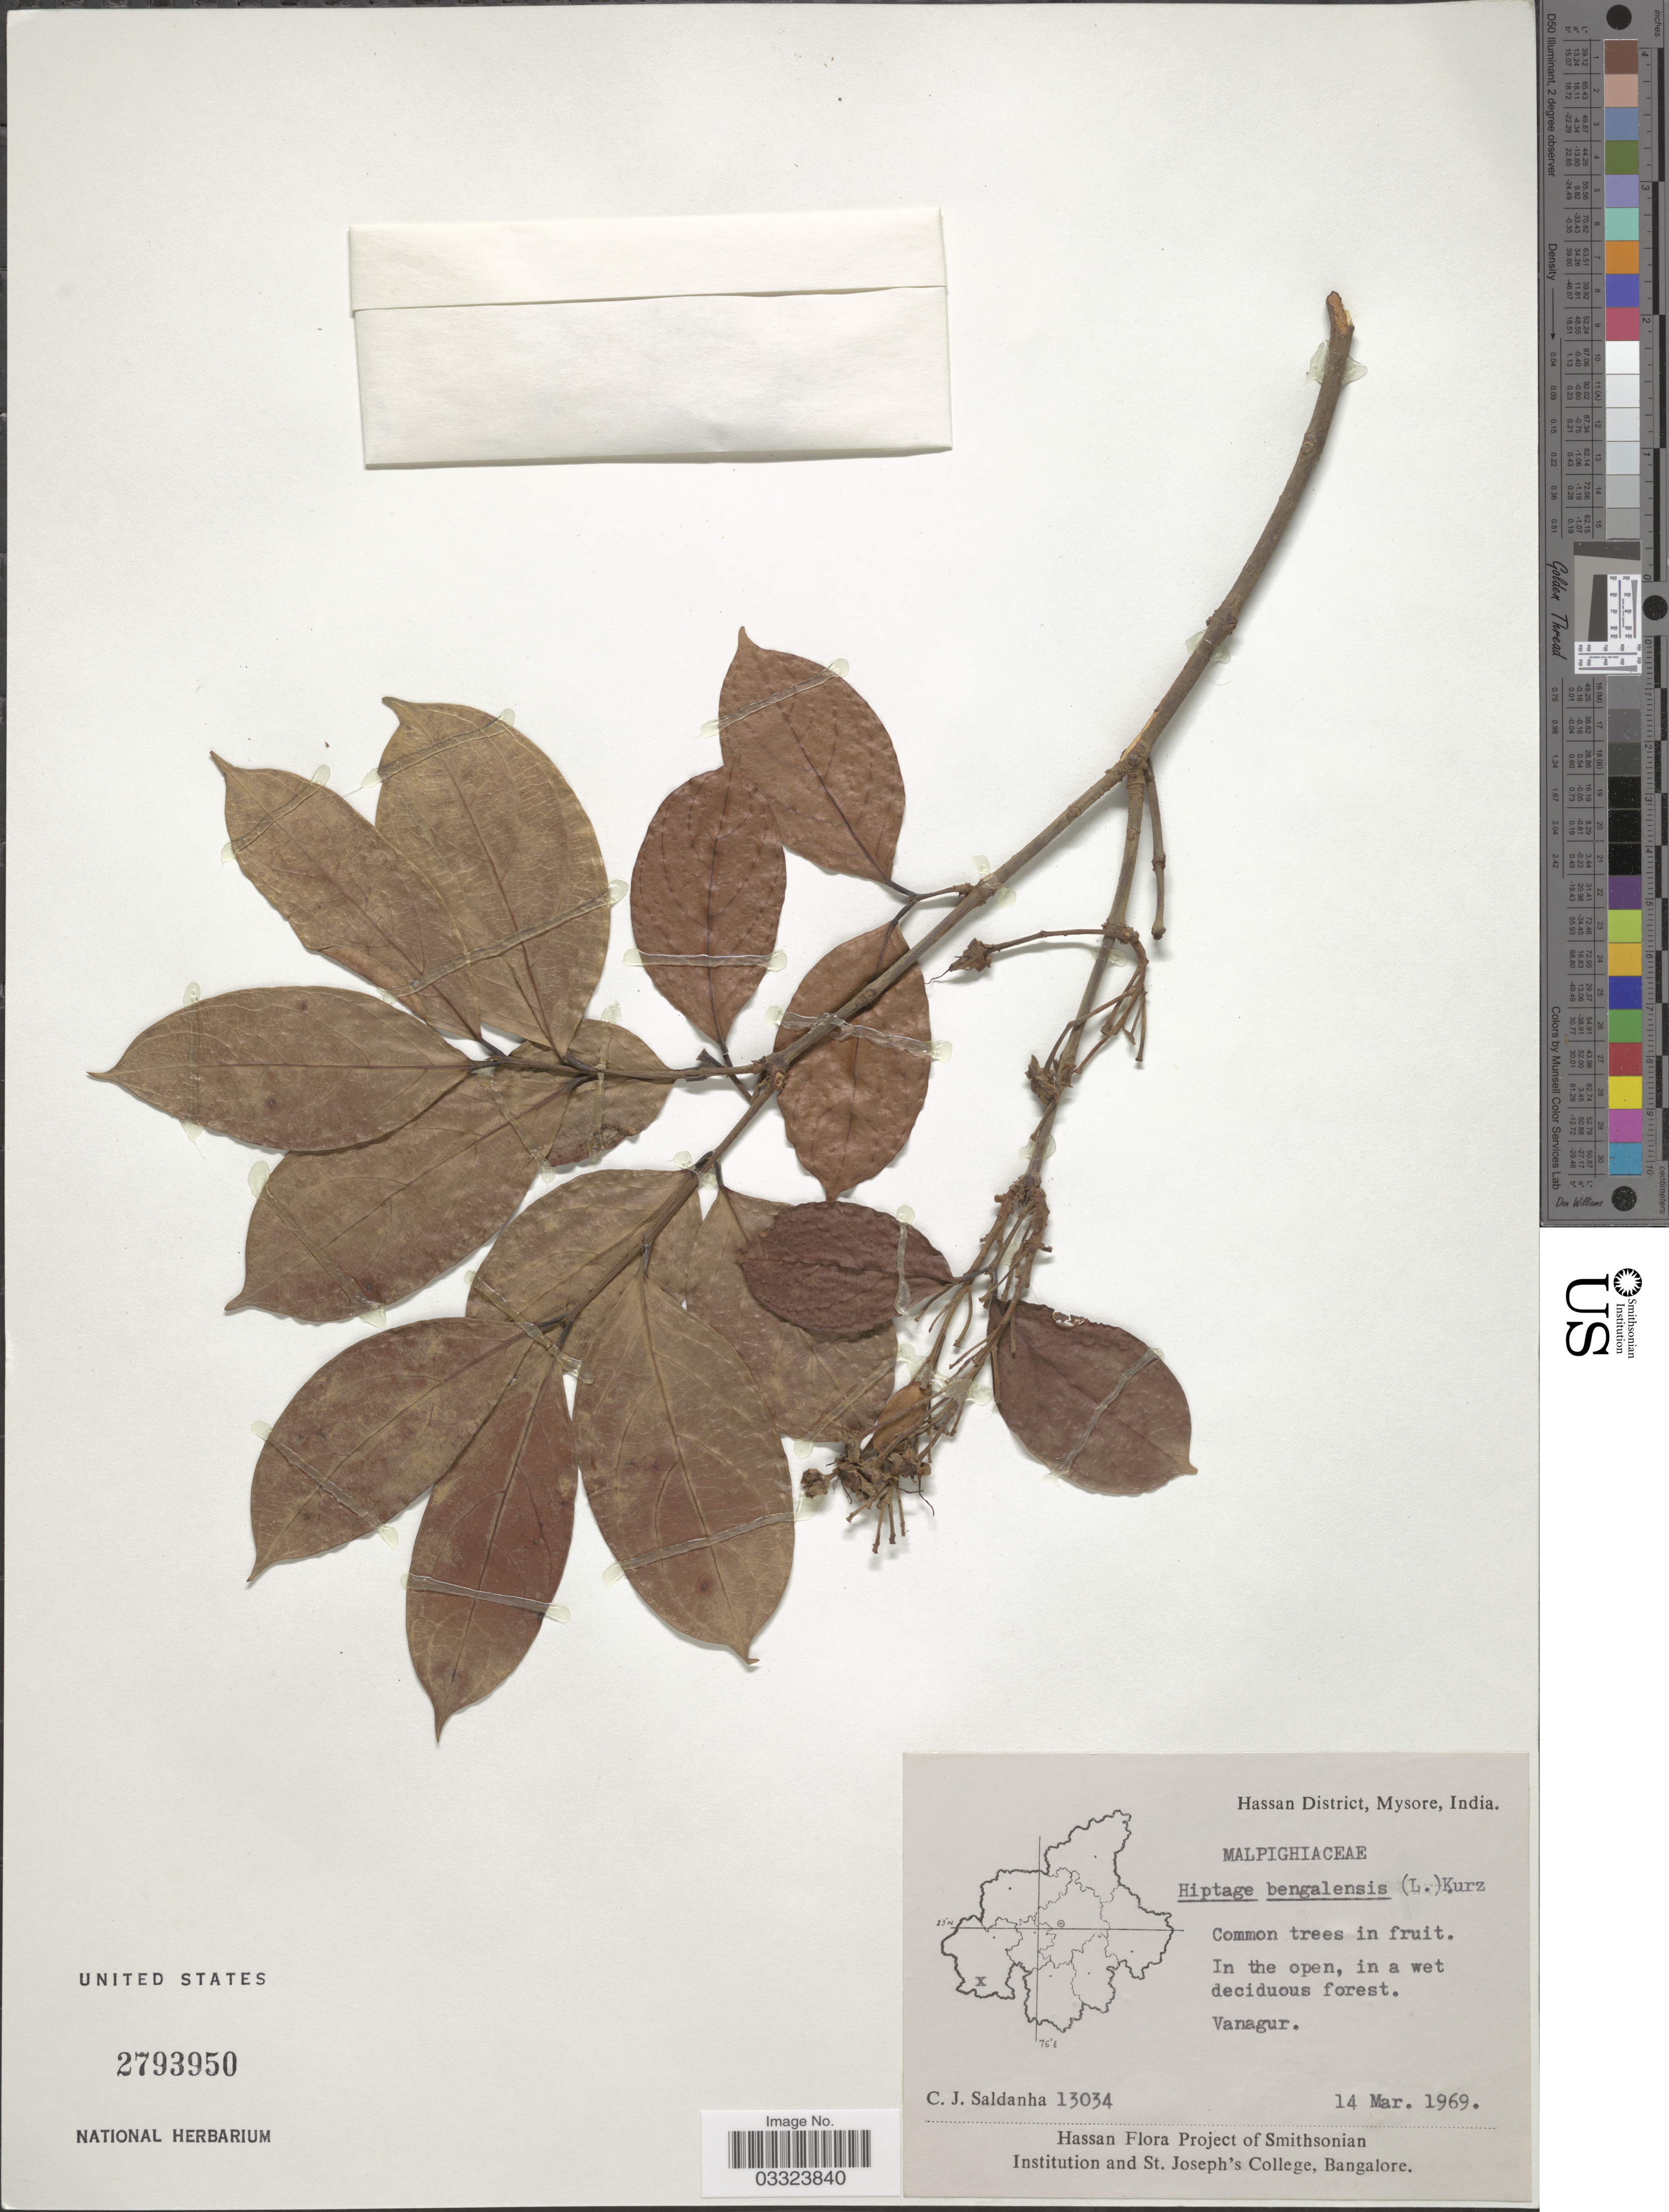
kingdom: Plantae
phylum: Tracheophyta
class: Magnoliopsida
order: Malpighiales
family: Malpighiaceae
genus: Hiptage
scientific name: Hiptage benghalensis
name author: (L.) Kurz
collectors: C. J. Saldanha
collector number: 13034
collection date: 1969-03-14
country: India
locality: Hassan District, Mysore. Vanagur.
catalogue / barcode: US 2793950